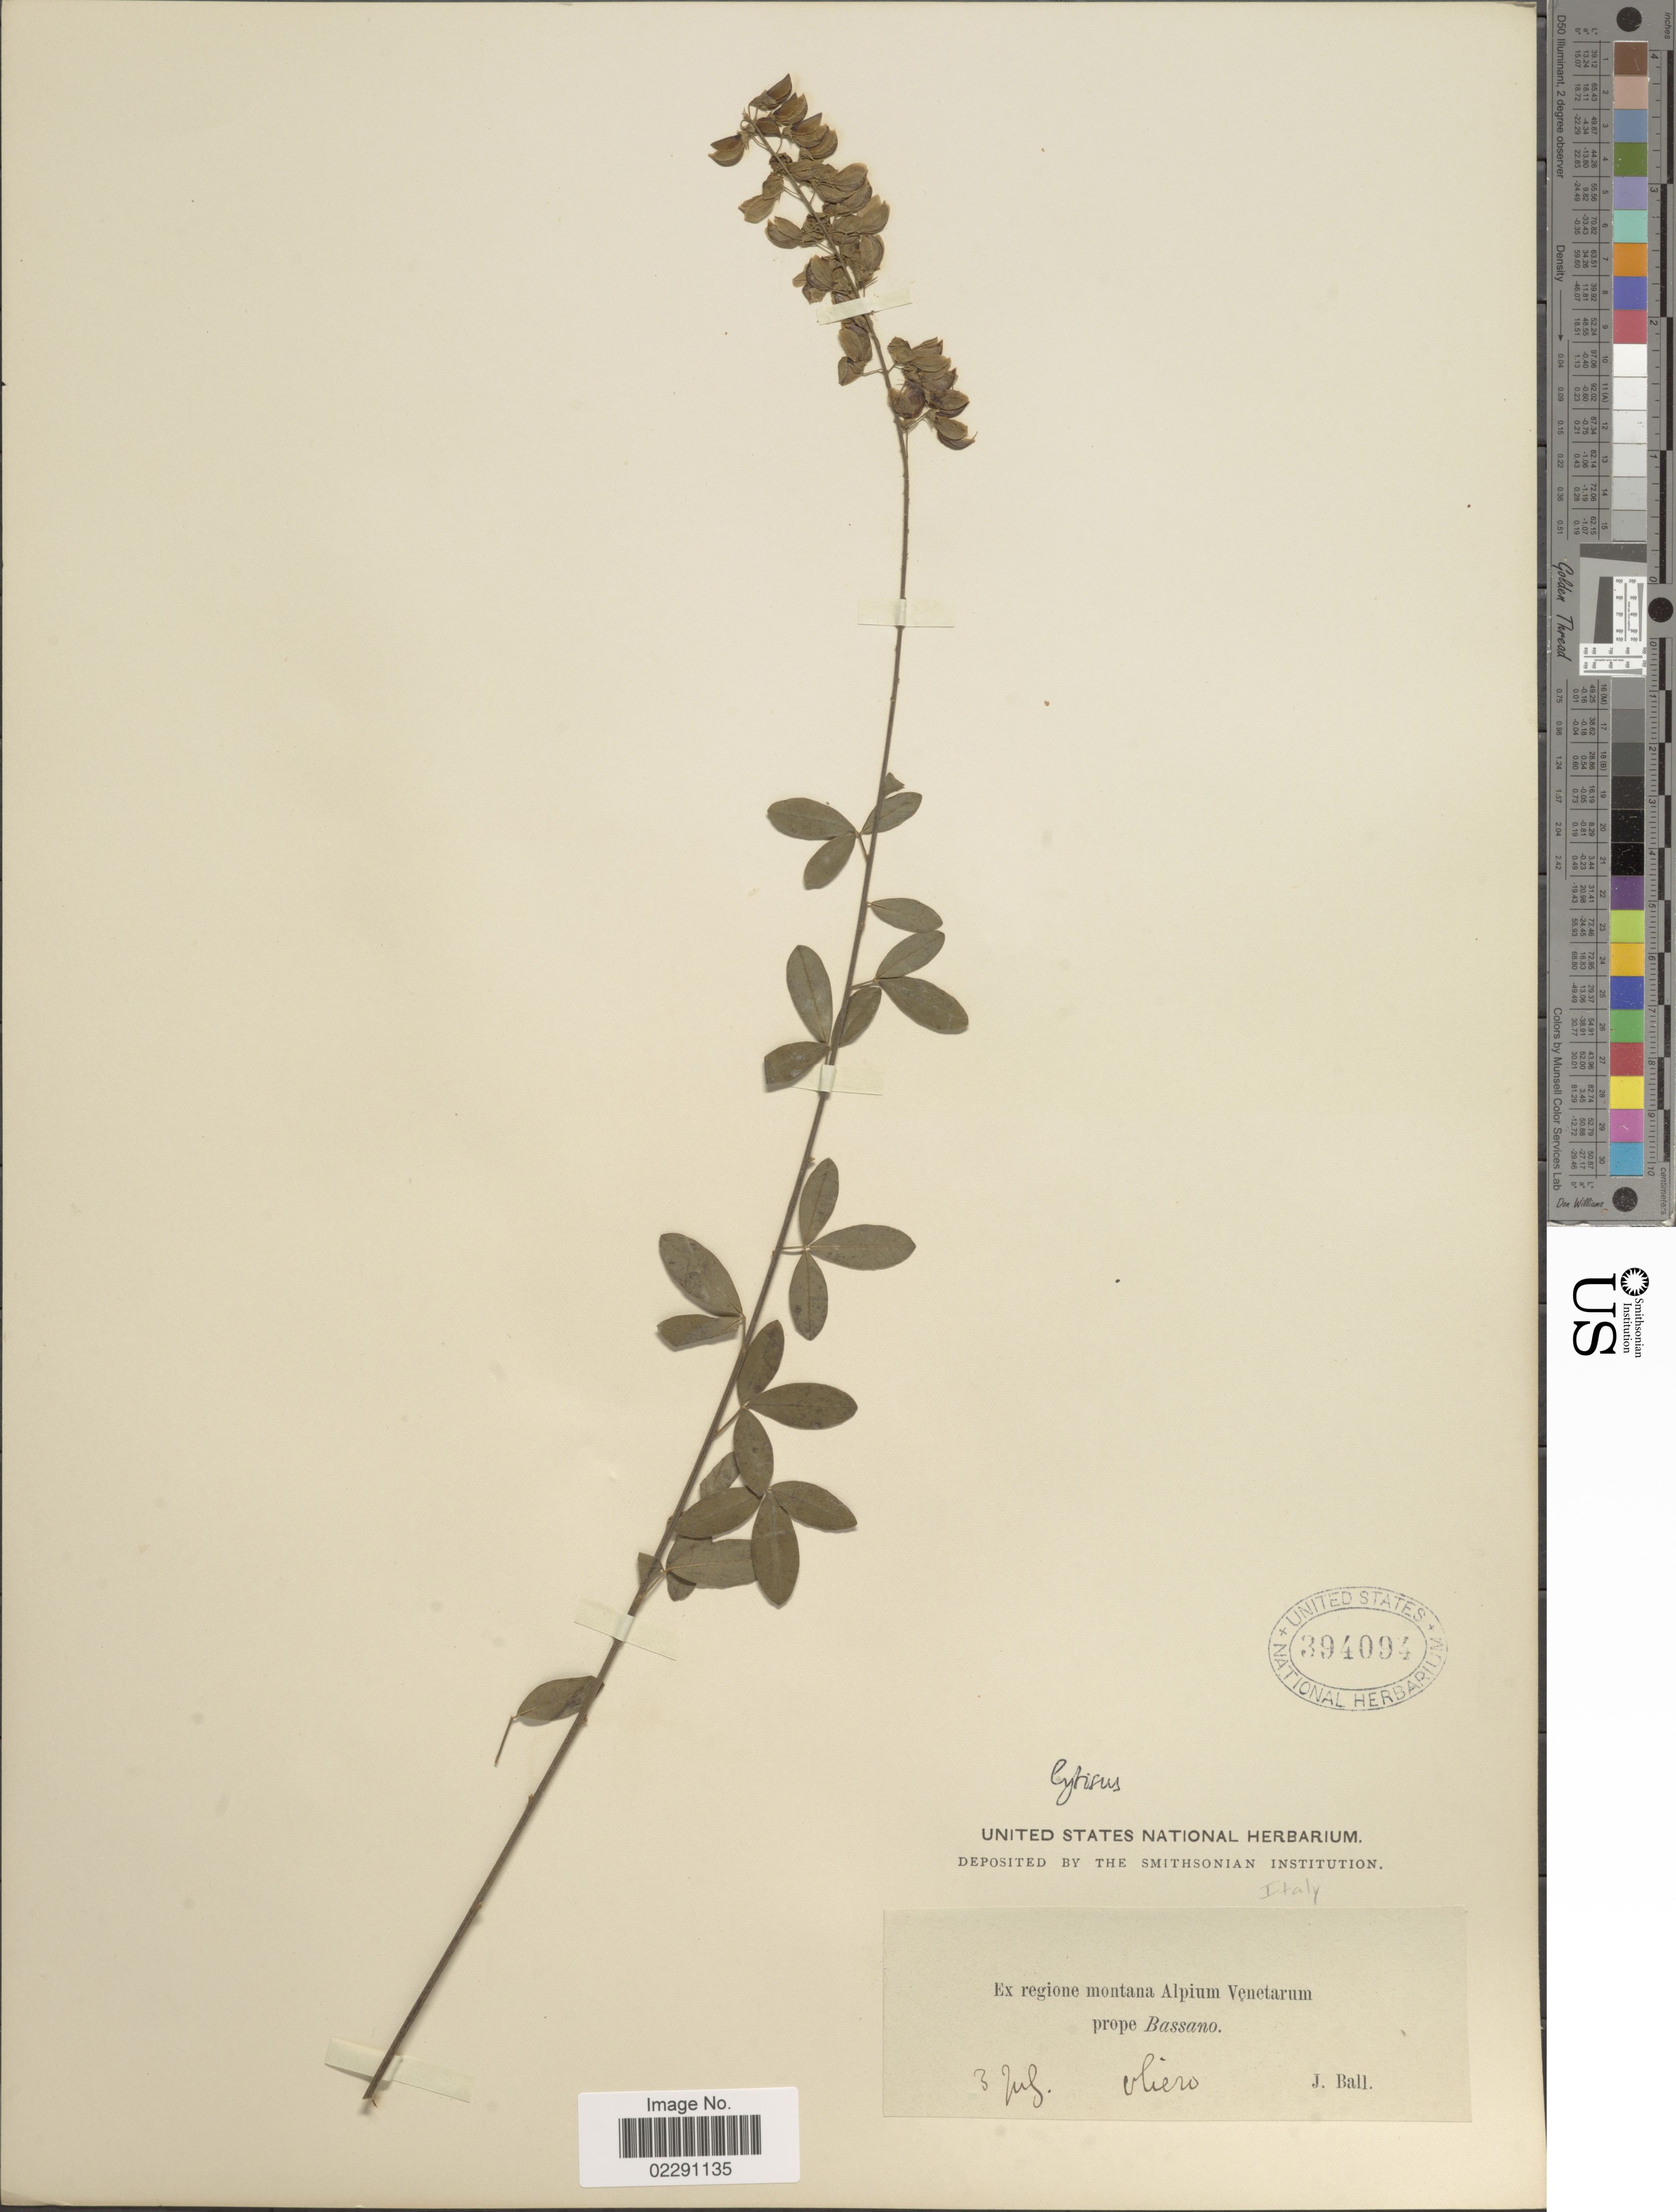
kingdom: Plantae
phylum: Tracheophyta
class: Magnoliopsida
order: Fabales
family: Fabaceae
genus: Ulex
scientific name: Ulex sp.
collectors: J. Ball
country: Italy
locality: Regione montana Alpium Venetarum, prope Bassano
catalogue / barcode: US 394094